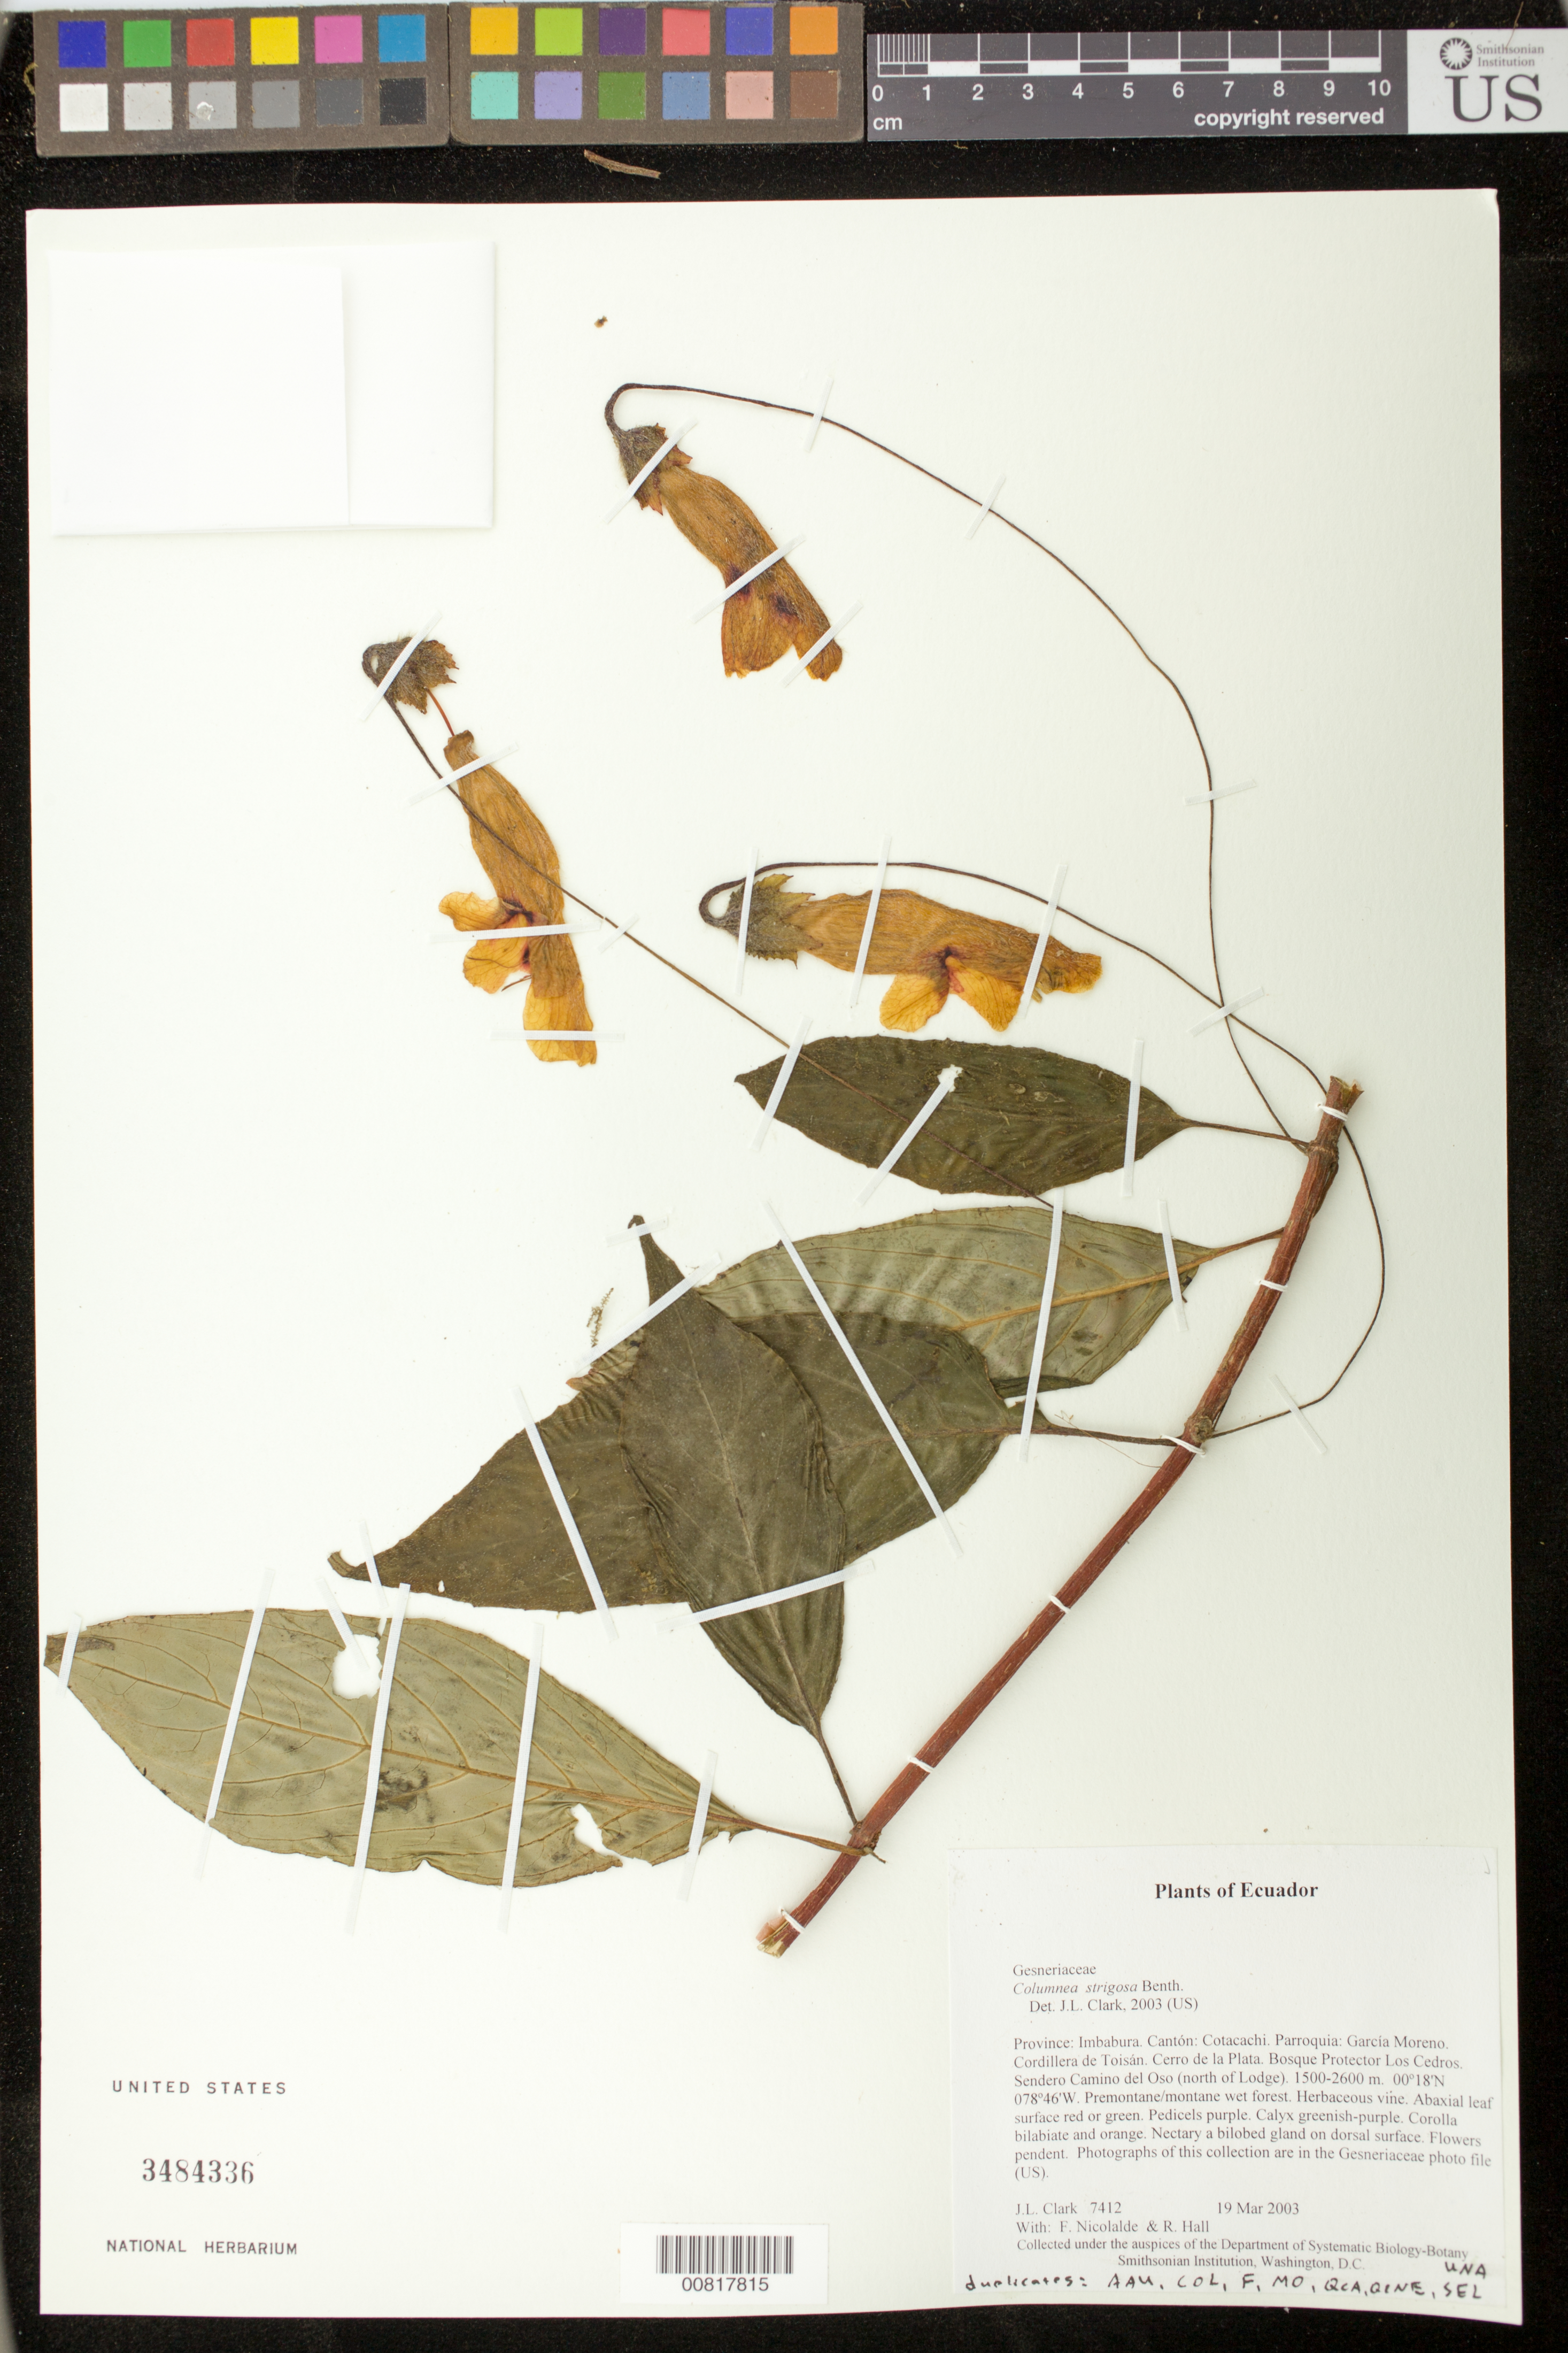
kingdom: Plantae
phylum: Tracheophyta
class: Magnoliopsida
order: Lamiales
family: Gesneriaceae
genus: Columnea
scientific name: Columnea strigosa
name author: Benth.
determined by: Clark, J. L., (SEL), The Marie Selby Botanical Garden (UNITED STATES)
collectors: J. L. Clark, F. Nicolalde & R. Hall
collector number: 7412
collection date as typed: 19 Mar 2003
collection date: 2003-03-19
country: Ecuador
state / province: Imbabura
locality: Cotacachi. Parroquia: García Moreno. Cordillera de Toisán. Cerro de la Plata. Bosque Protector Los Cedros. Sendero Camino del Oso (north of Lodge).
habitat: Premontane/montane wet forest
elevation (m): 1500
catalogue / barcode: US 3484336